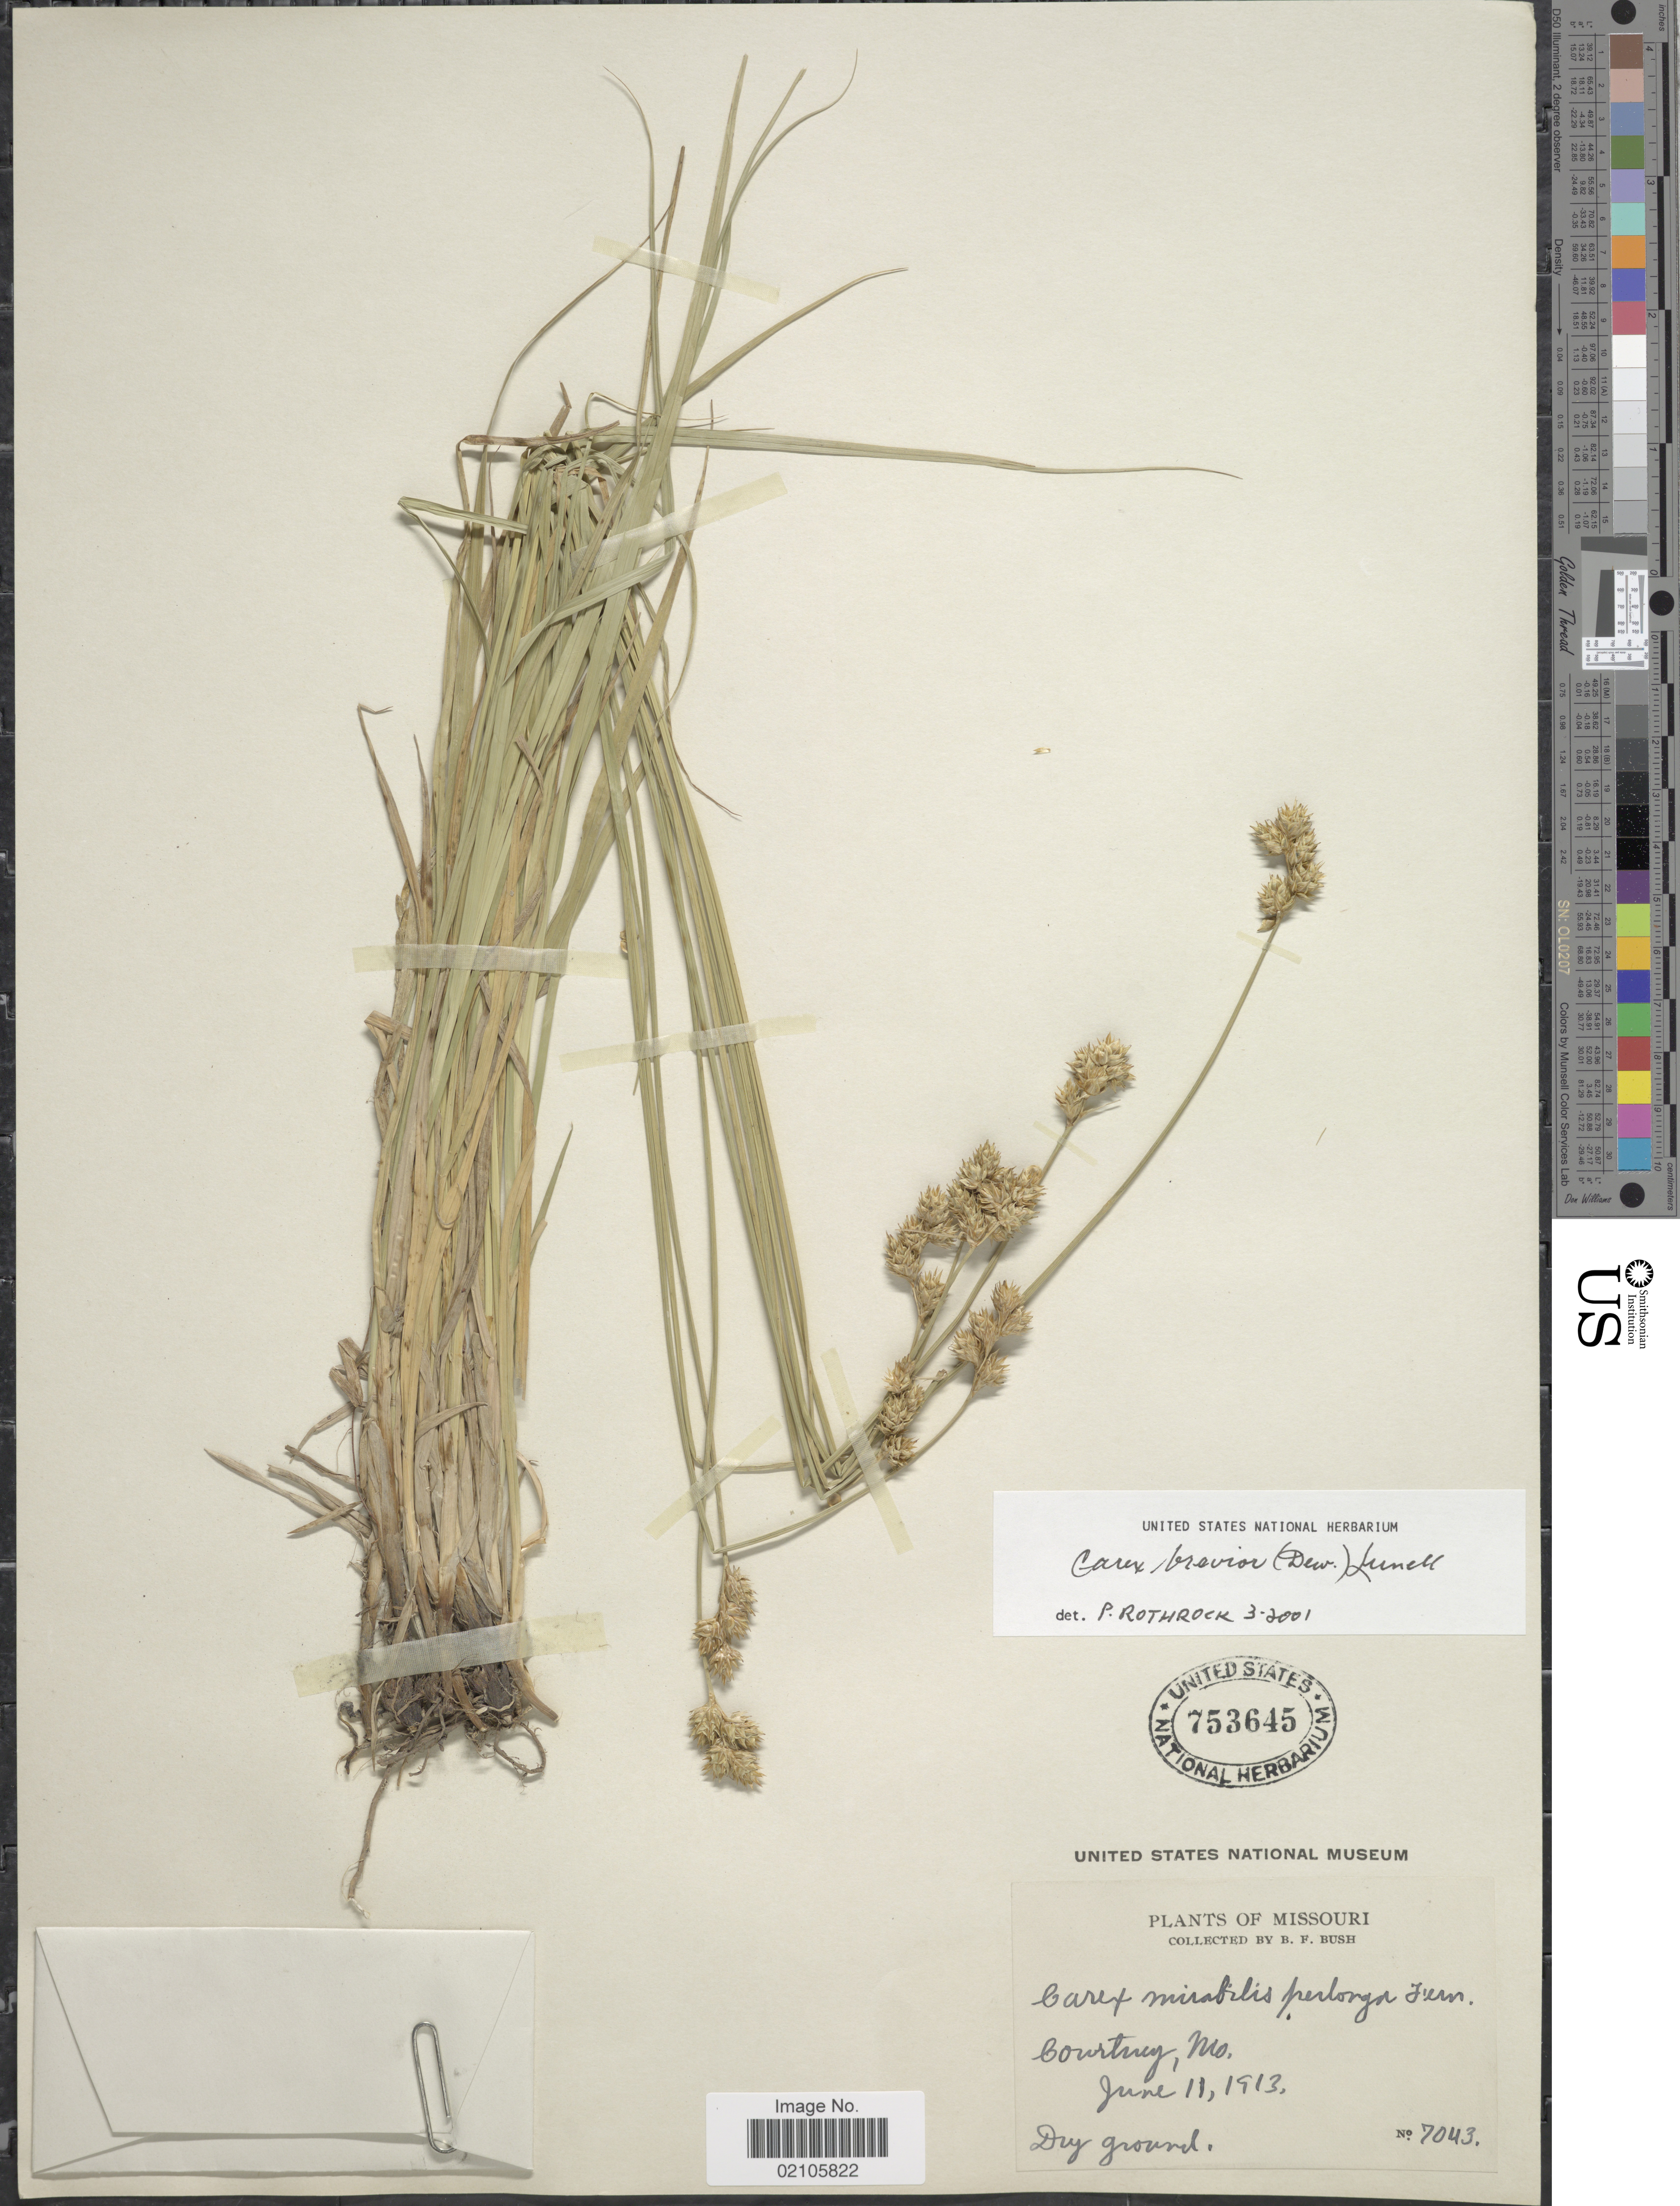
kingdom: Plantae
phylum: Tracheophyta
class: Liliopsida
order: Poales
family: Cyperaceae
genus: Carex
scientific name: Carex brevior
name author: (Dewey) Mack. ex Lunell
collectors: B. F. Bush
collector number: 7043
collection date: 1913-06-11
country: United States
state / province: Missouri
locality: Courtney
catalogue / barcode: US 753645